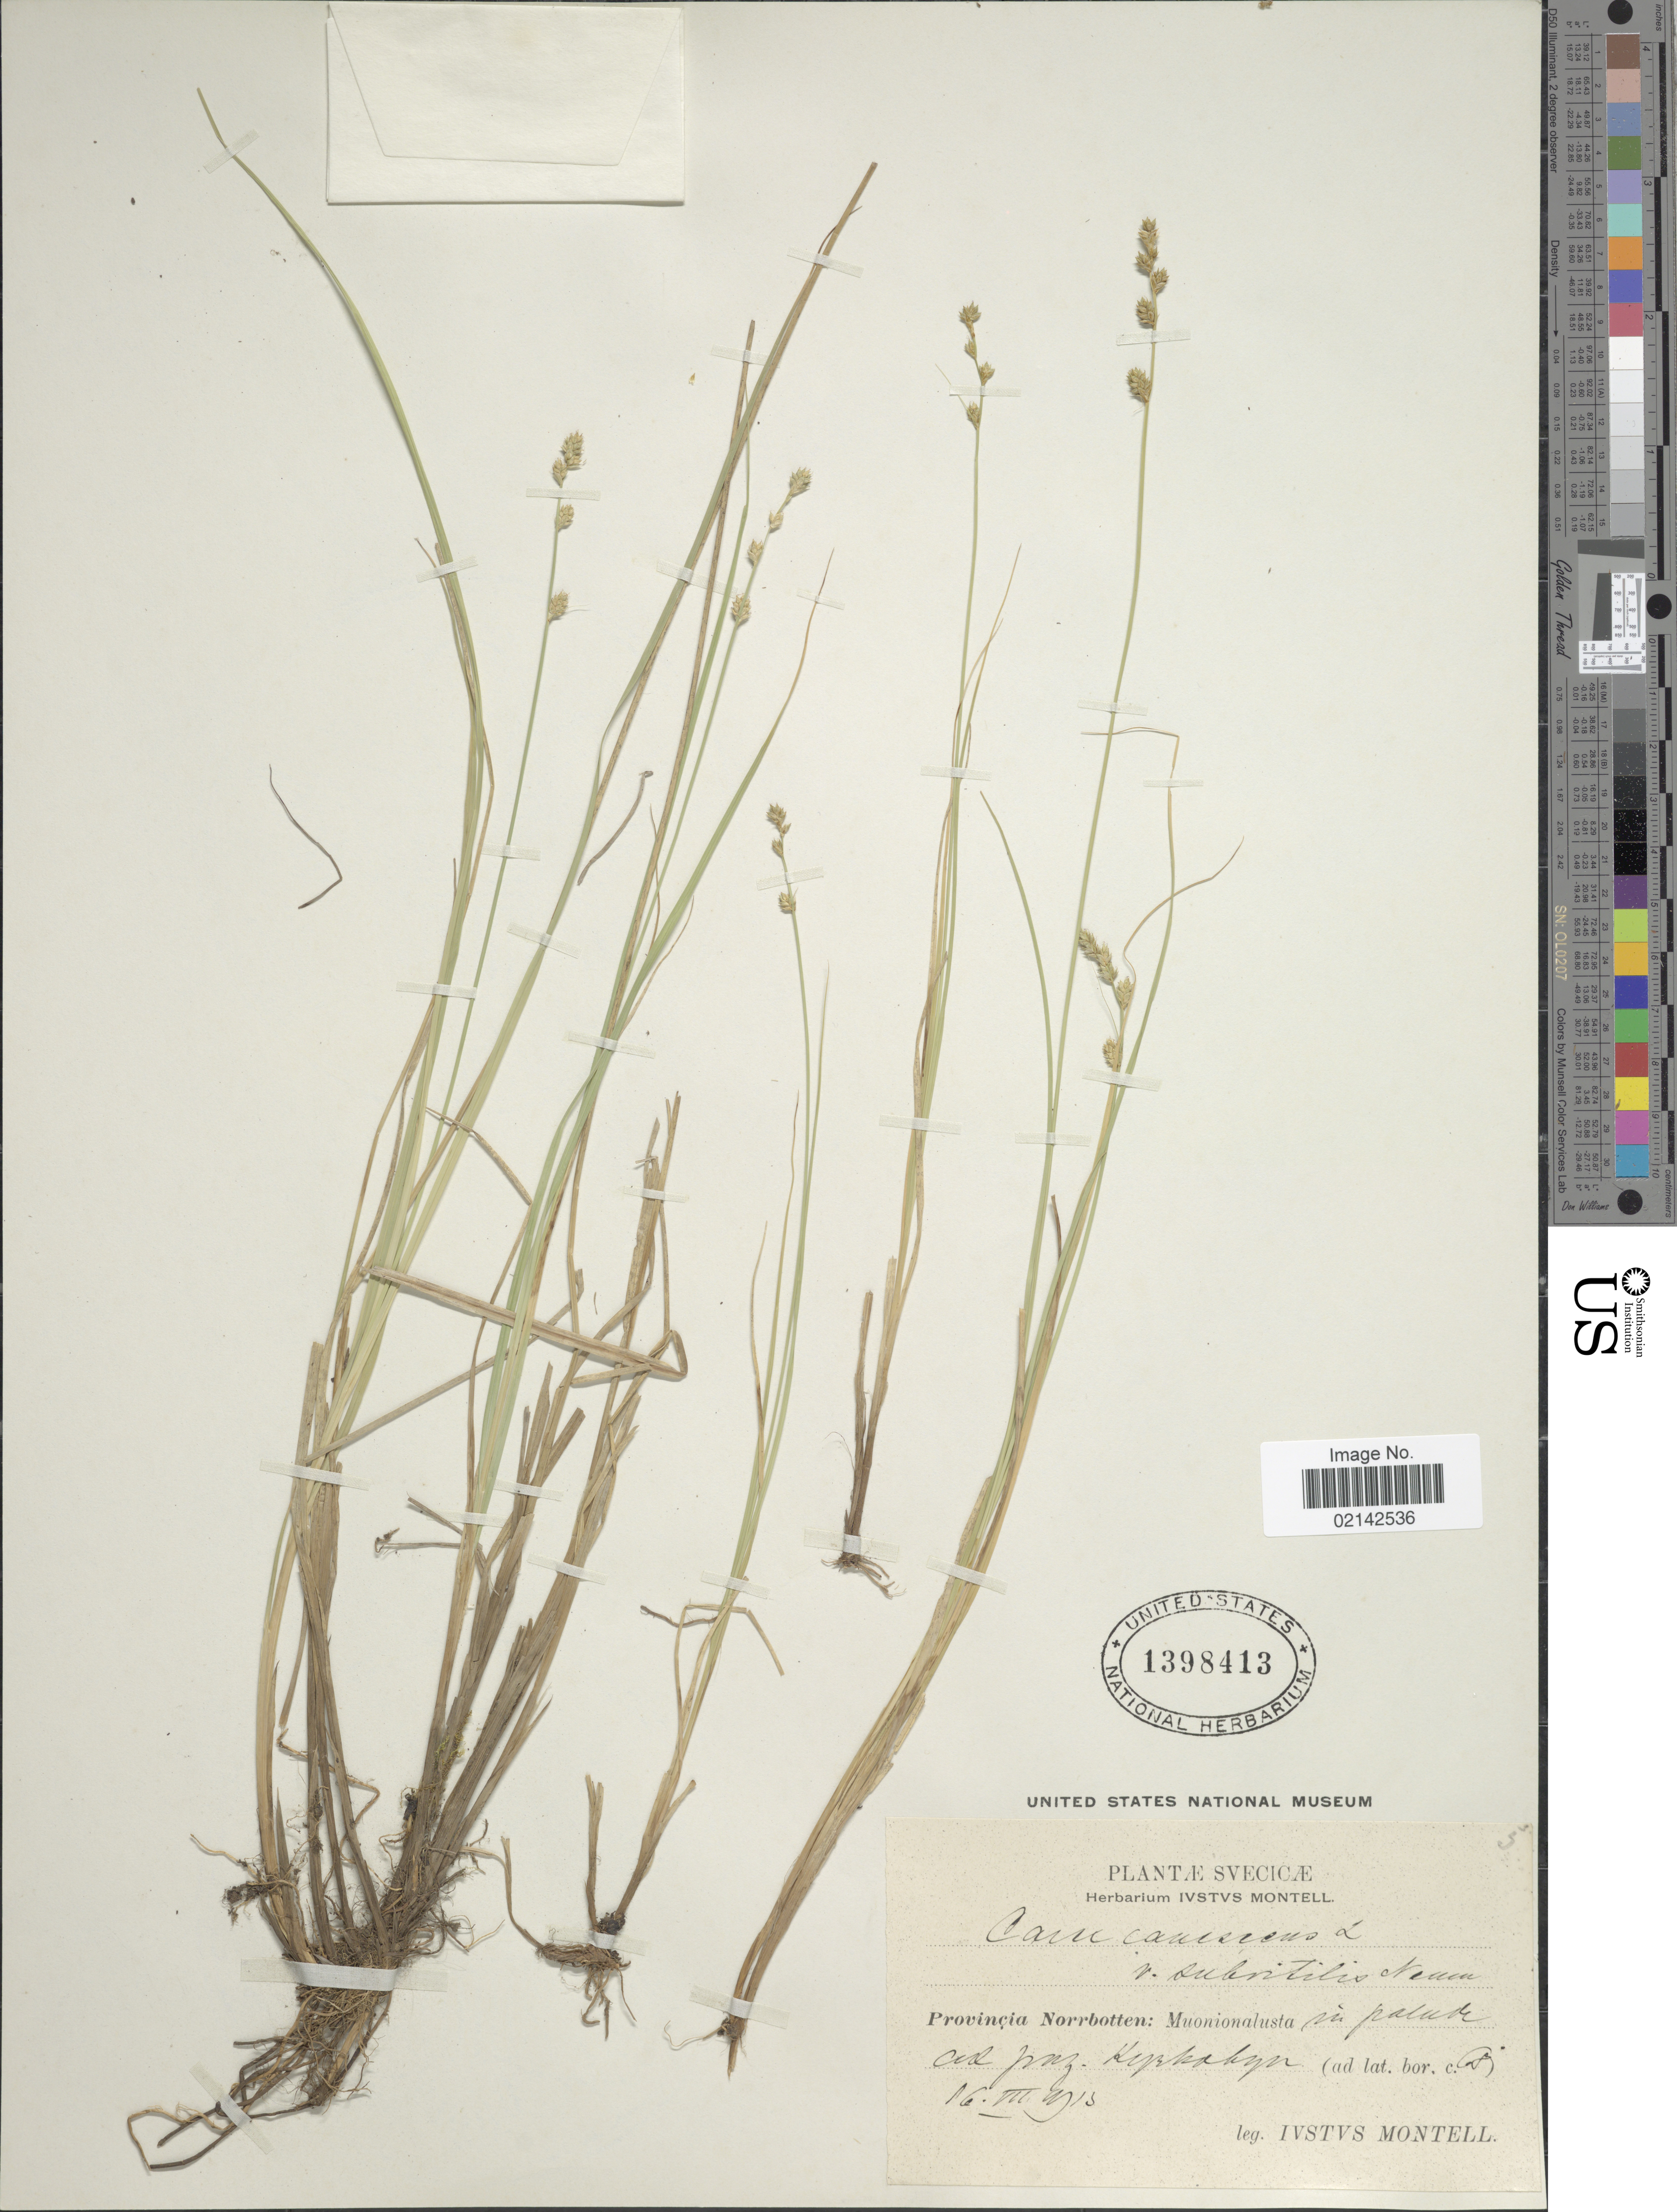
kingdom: Plantae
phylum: Tracheophyta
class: Liliopsida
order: Poales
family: Cyperaceae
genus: Carex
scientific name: Carex canescens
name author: L.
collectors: I. Montell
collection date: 1915-07-16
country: Sweden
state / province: Norrbotten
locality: Provincia Norrbotten: Muonionalusta sn palude ad pag. Kyrkakyn [interpreted]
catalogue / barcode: US 1398413